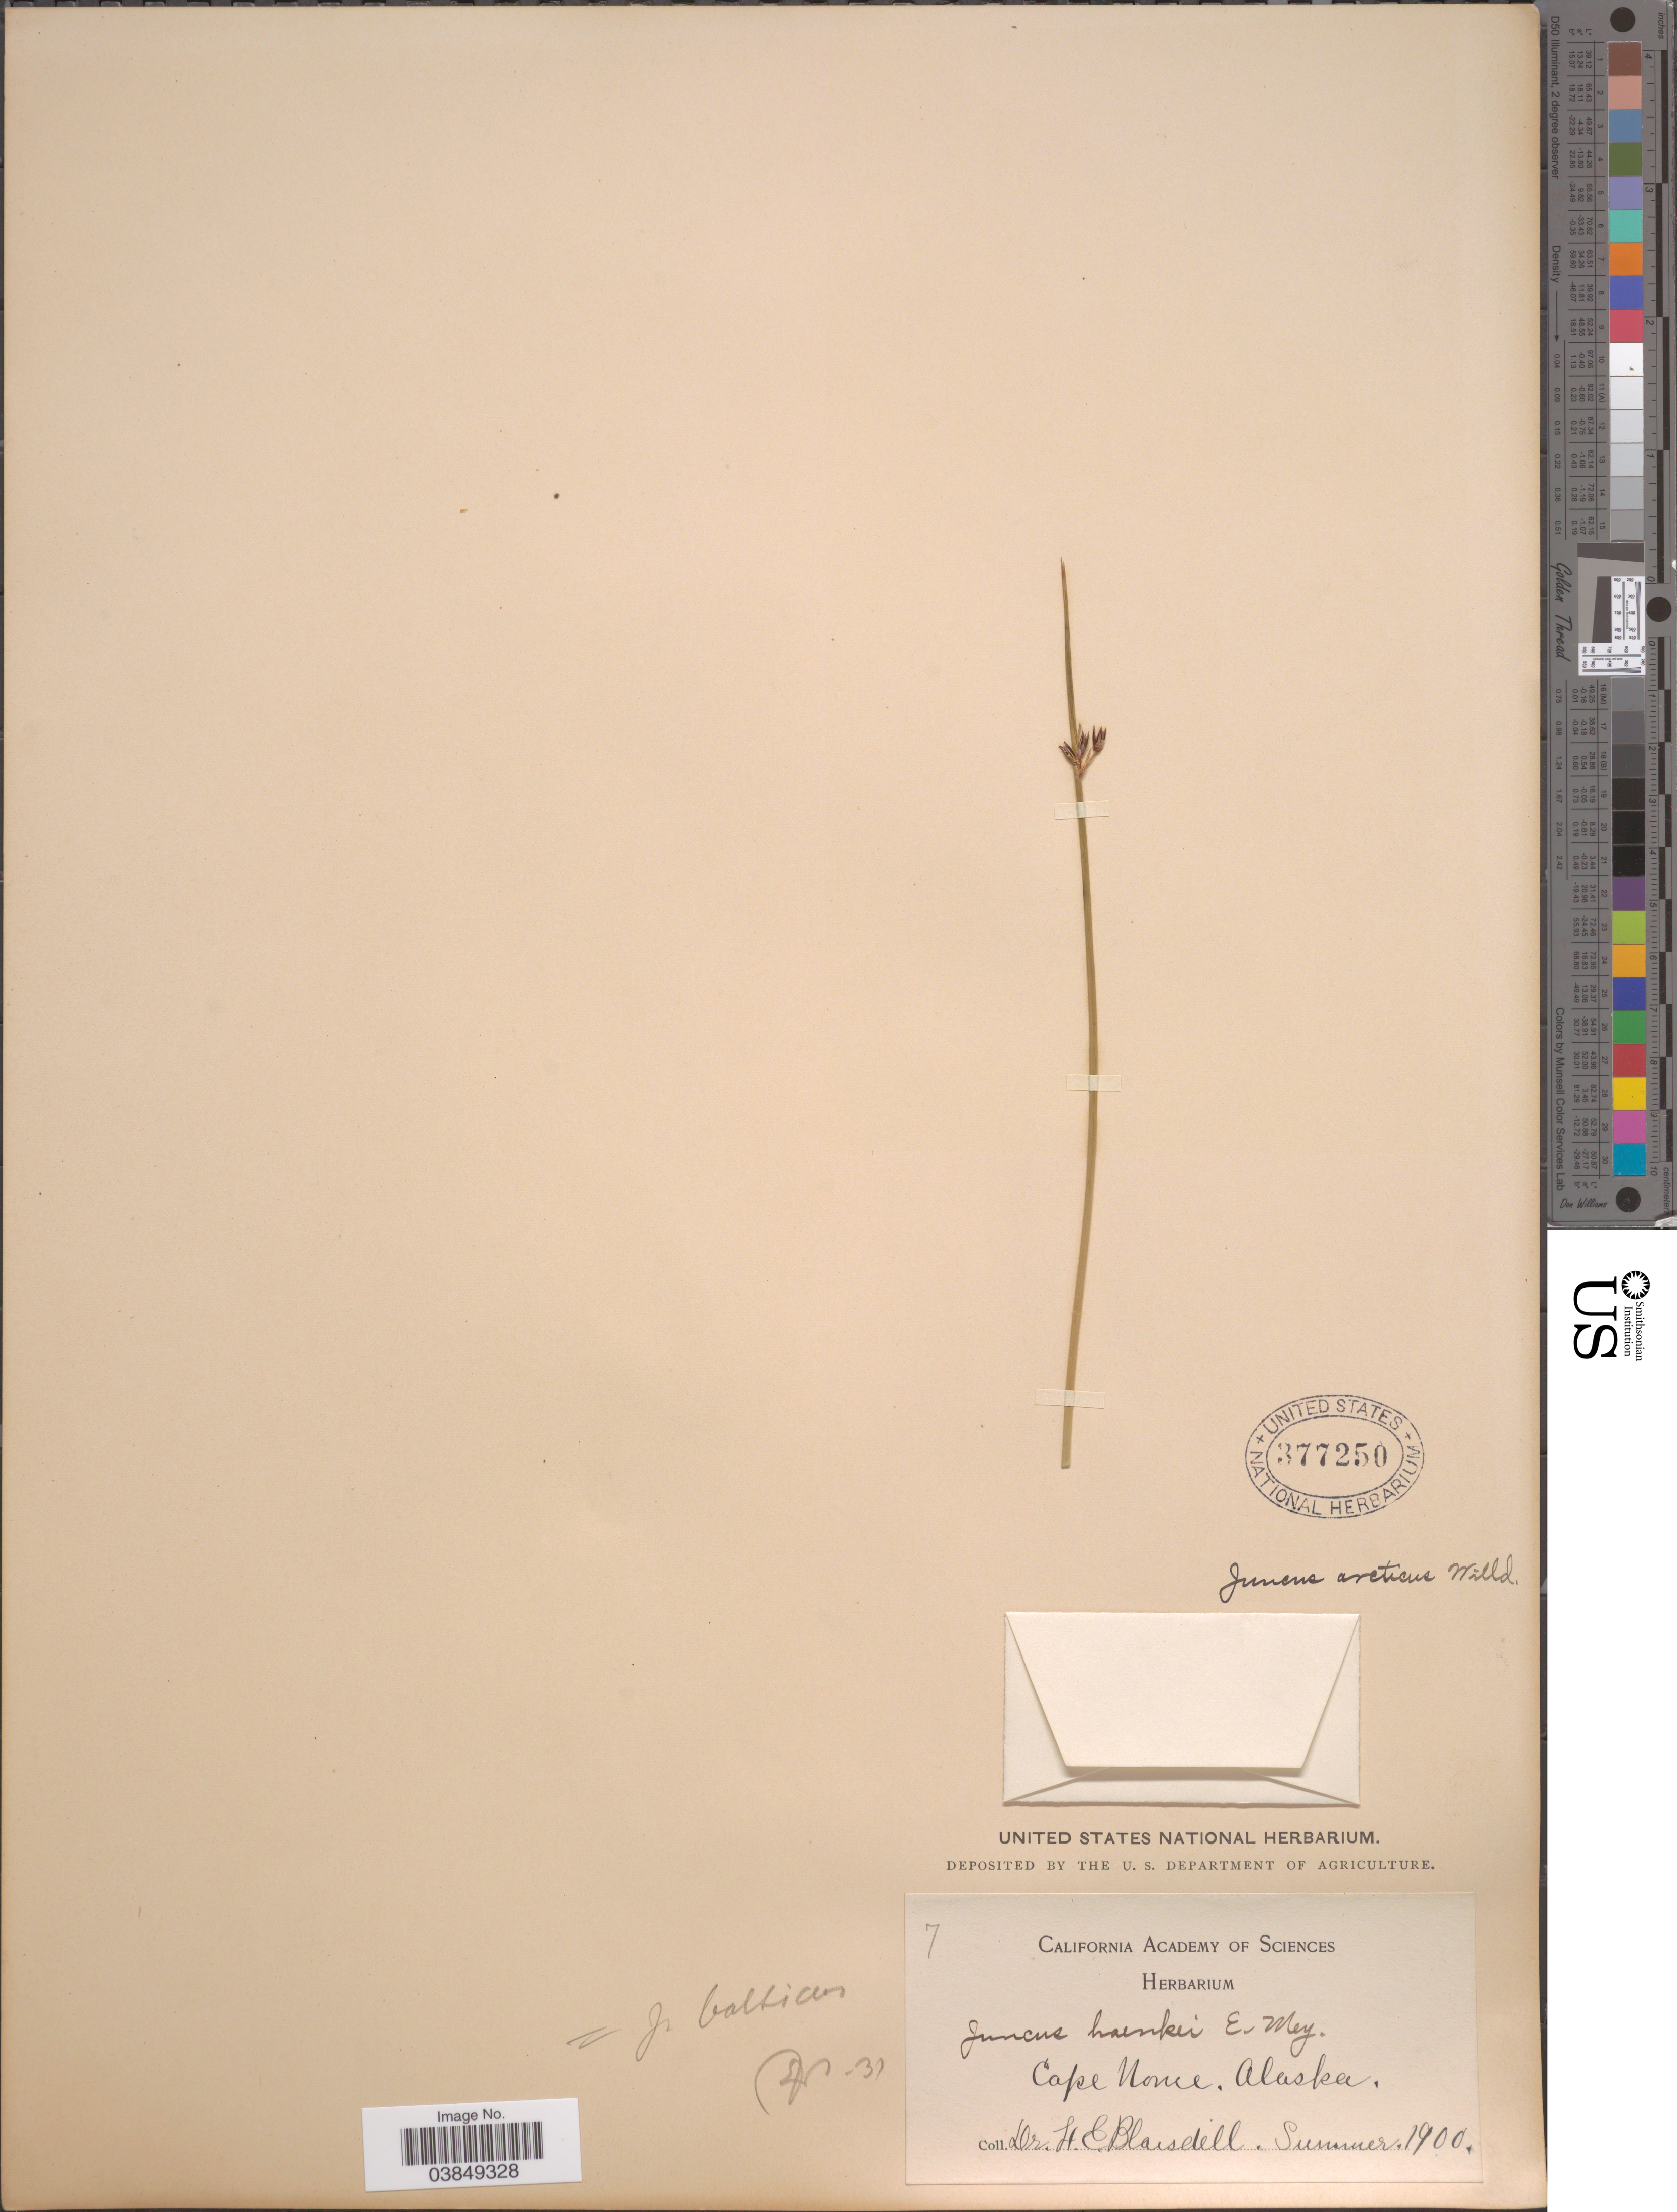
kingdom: Plantae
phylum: Tracheophyta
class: Liliopsida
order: Poales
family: Juncaceae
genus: Juncus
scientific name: Juncus arcticus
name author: Willd.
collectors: H. Blaisdell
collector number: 7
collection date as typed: Summer 1900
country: United States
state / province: Alaska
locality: Cape Nome.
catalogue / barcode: US 377250